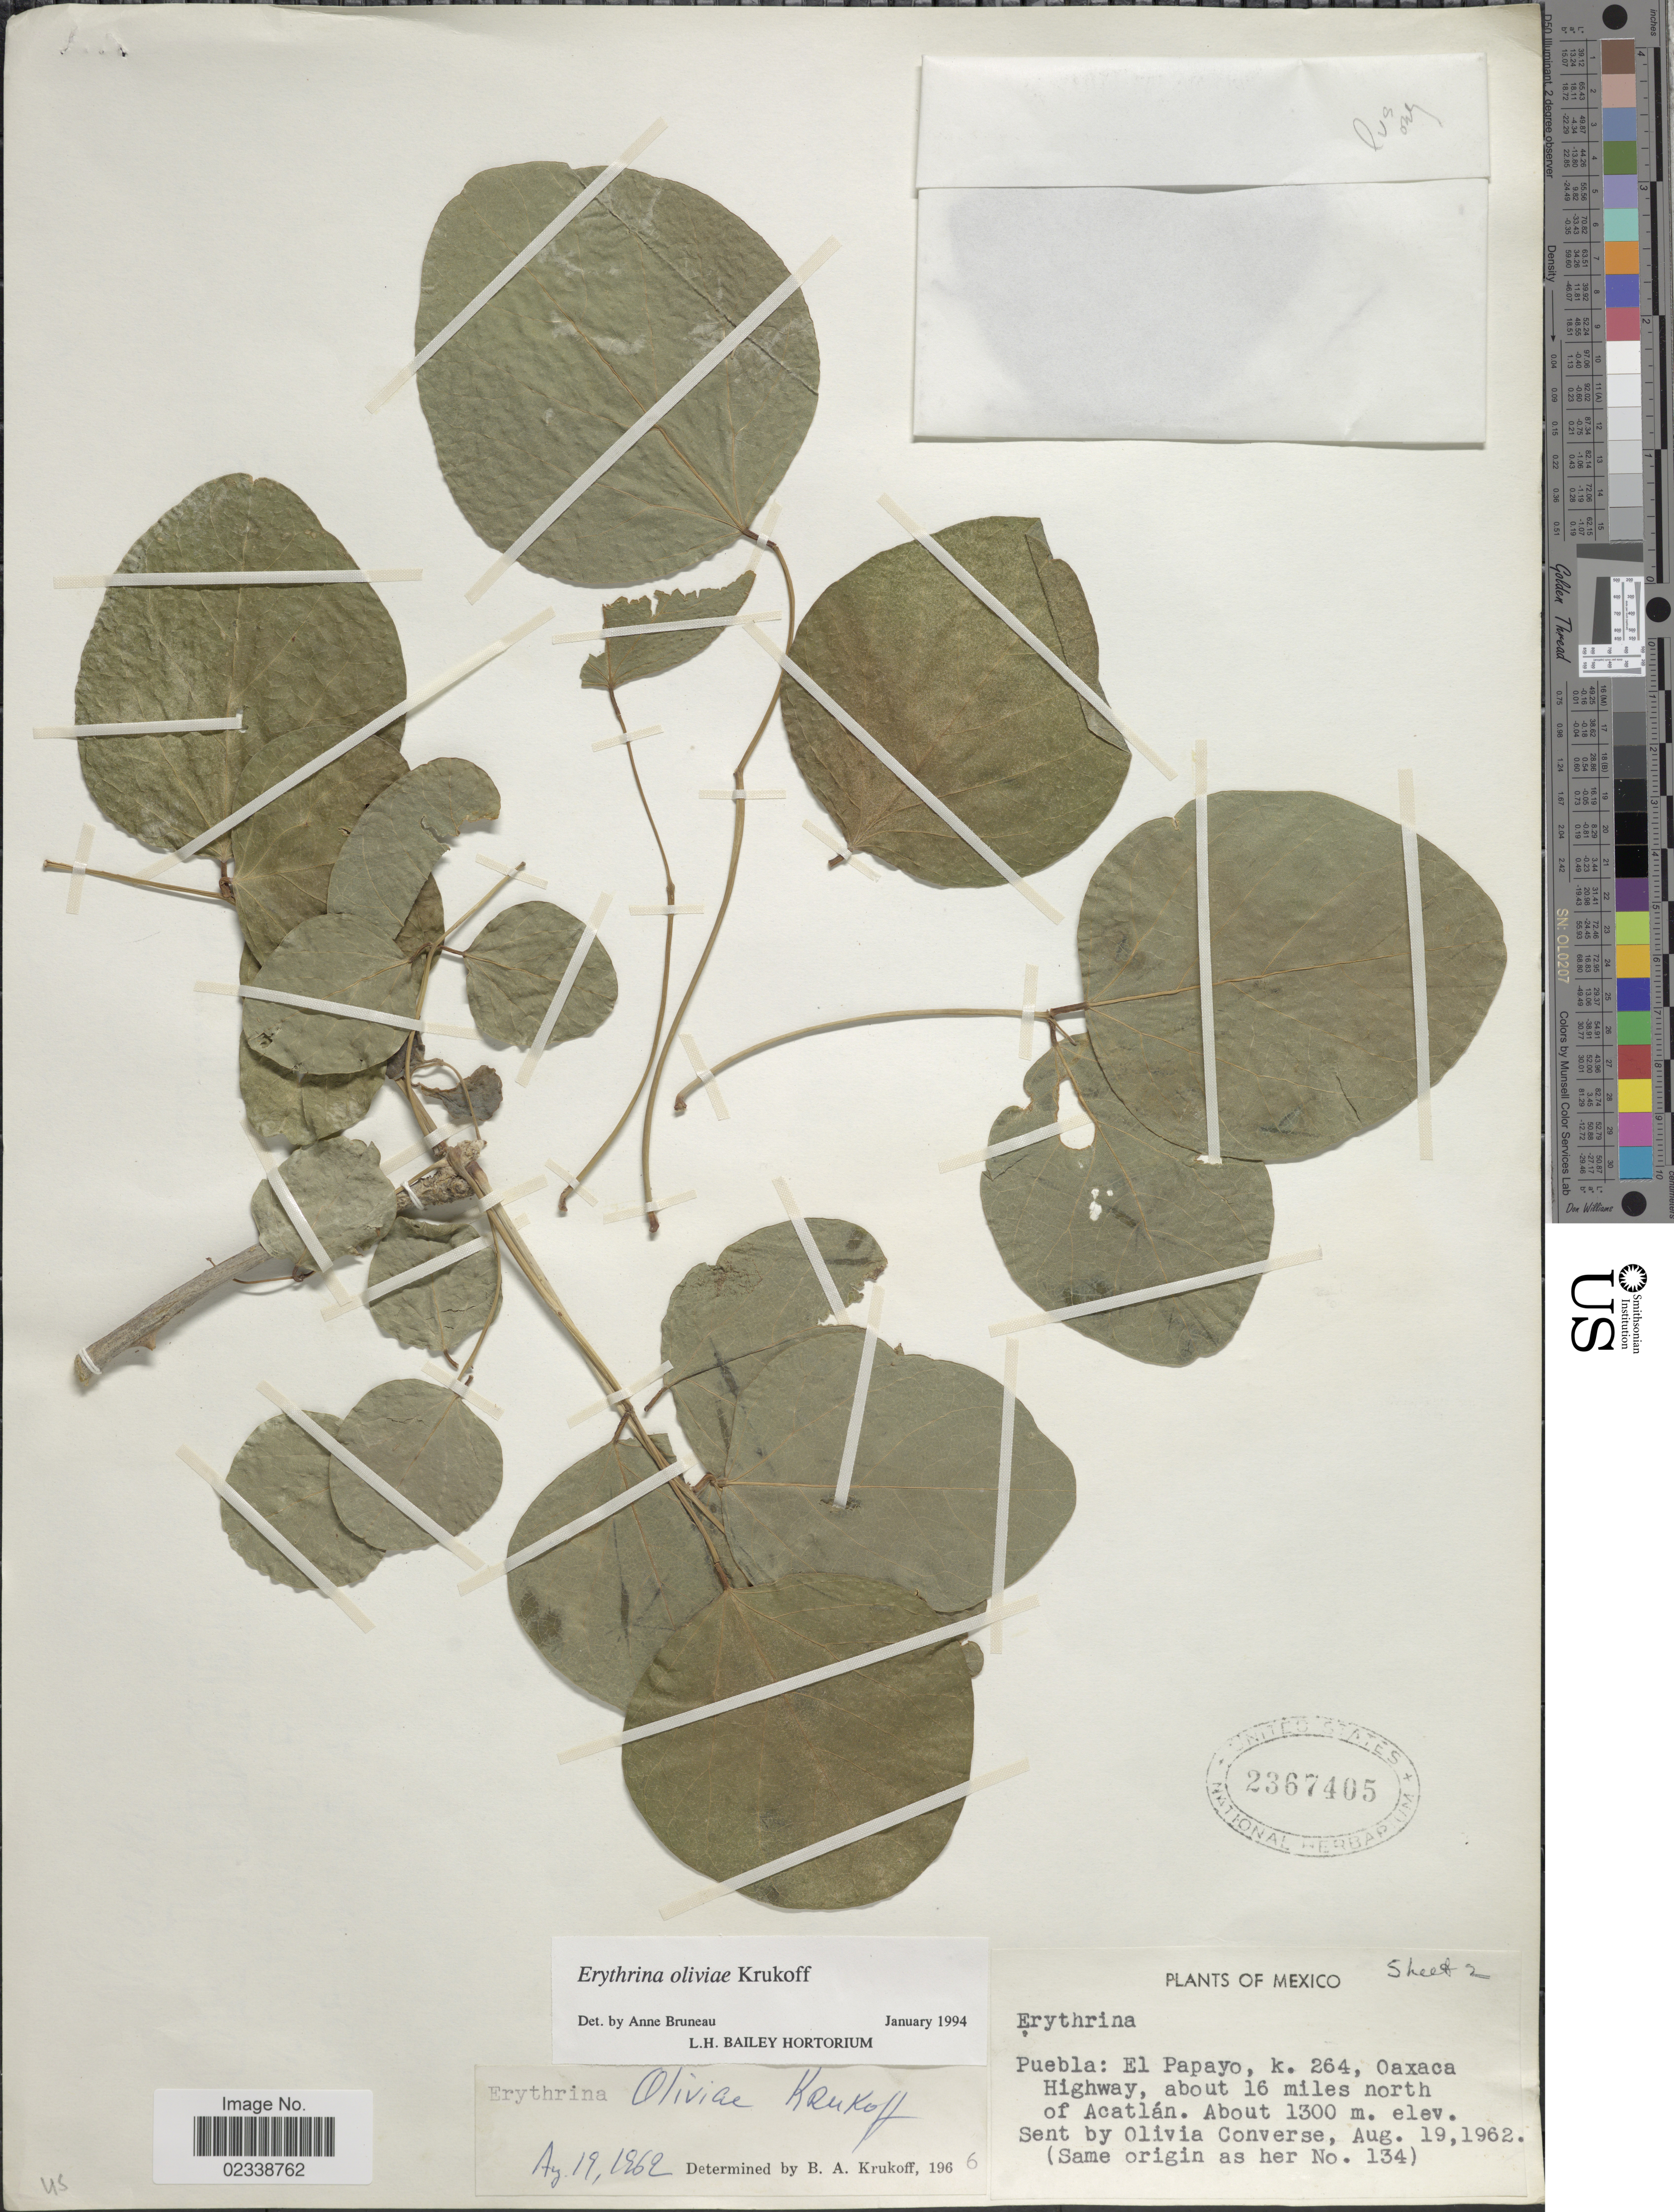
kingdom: Plantae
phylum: Tracheophyta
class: Magnoliopsida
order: Fabales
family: Fabaceae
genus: Erythrina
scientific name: Erythrina oliviae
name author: Krukoff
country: Mexico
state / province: Puebla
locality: El Papayo, k. 264, Oaxaca Highway, about 16 miles north of Acatlan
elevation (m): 1300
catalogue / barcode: US 2367405